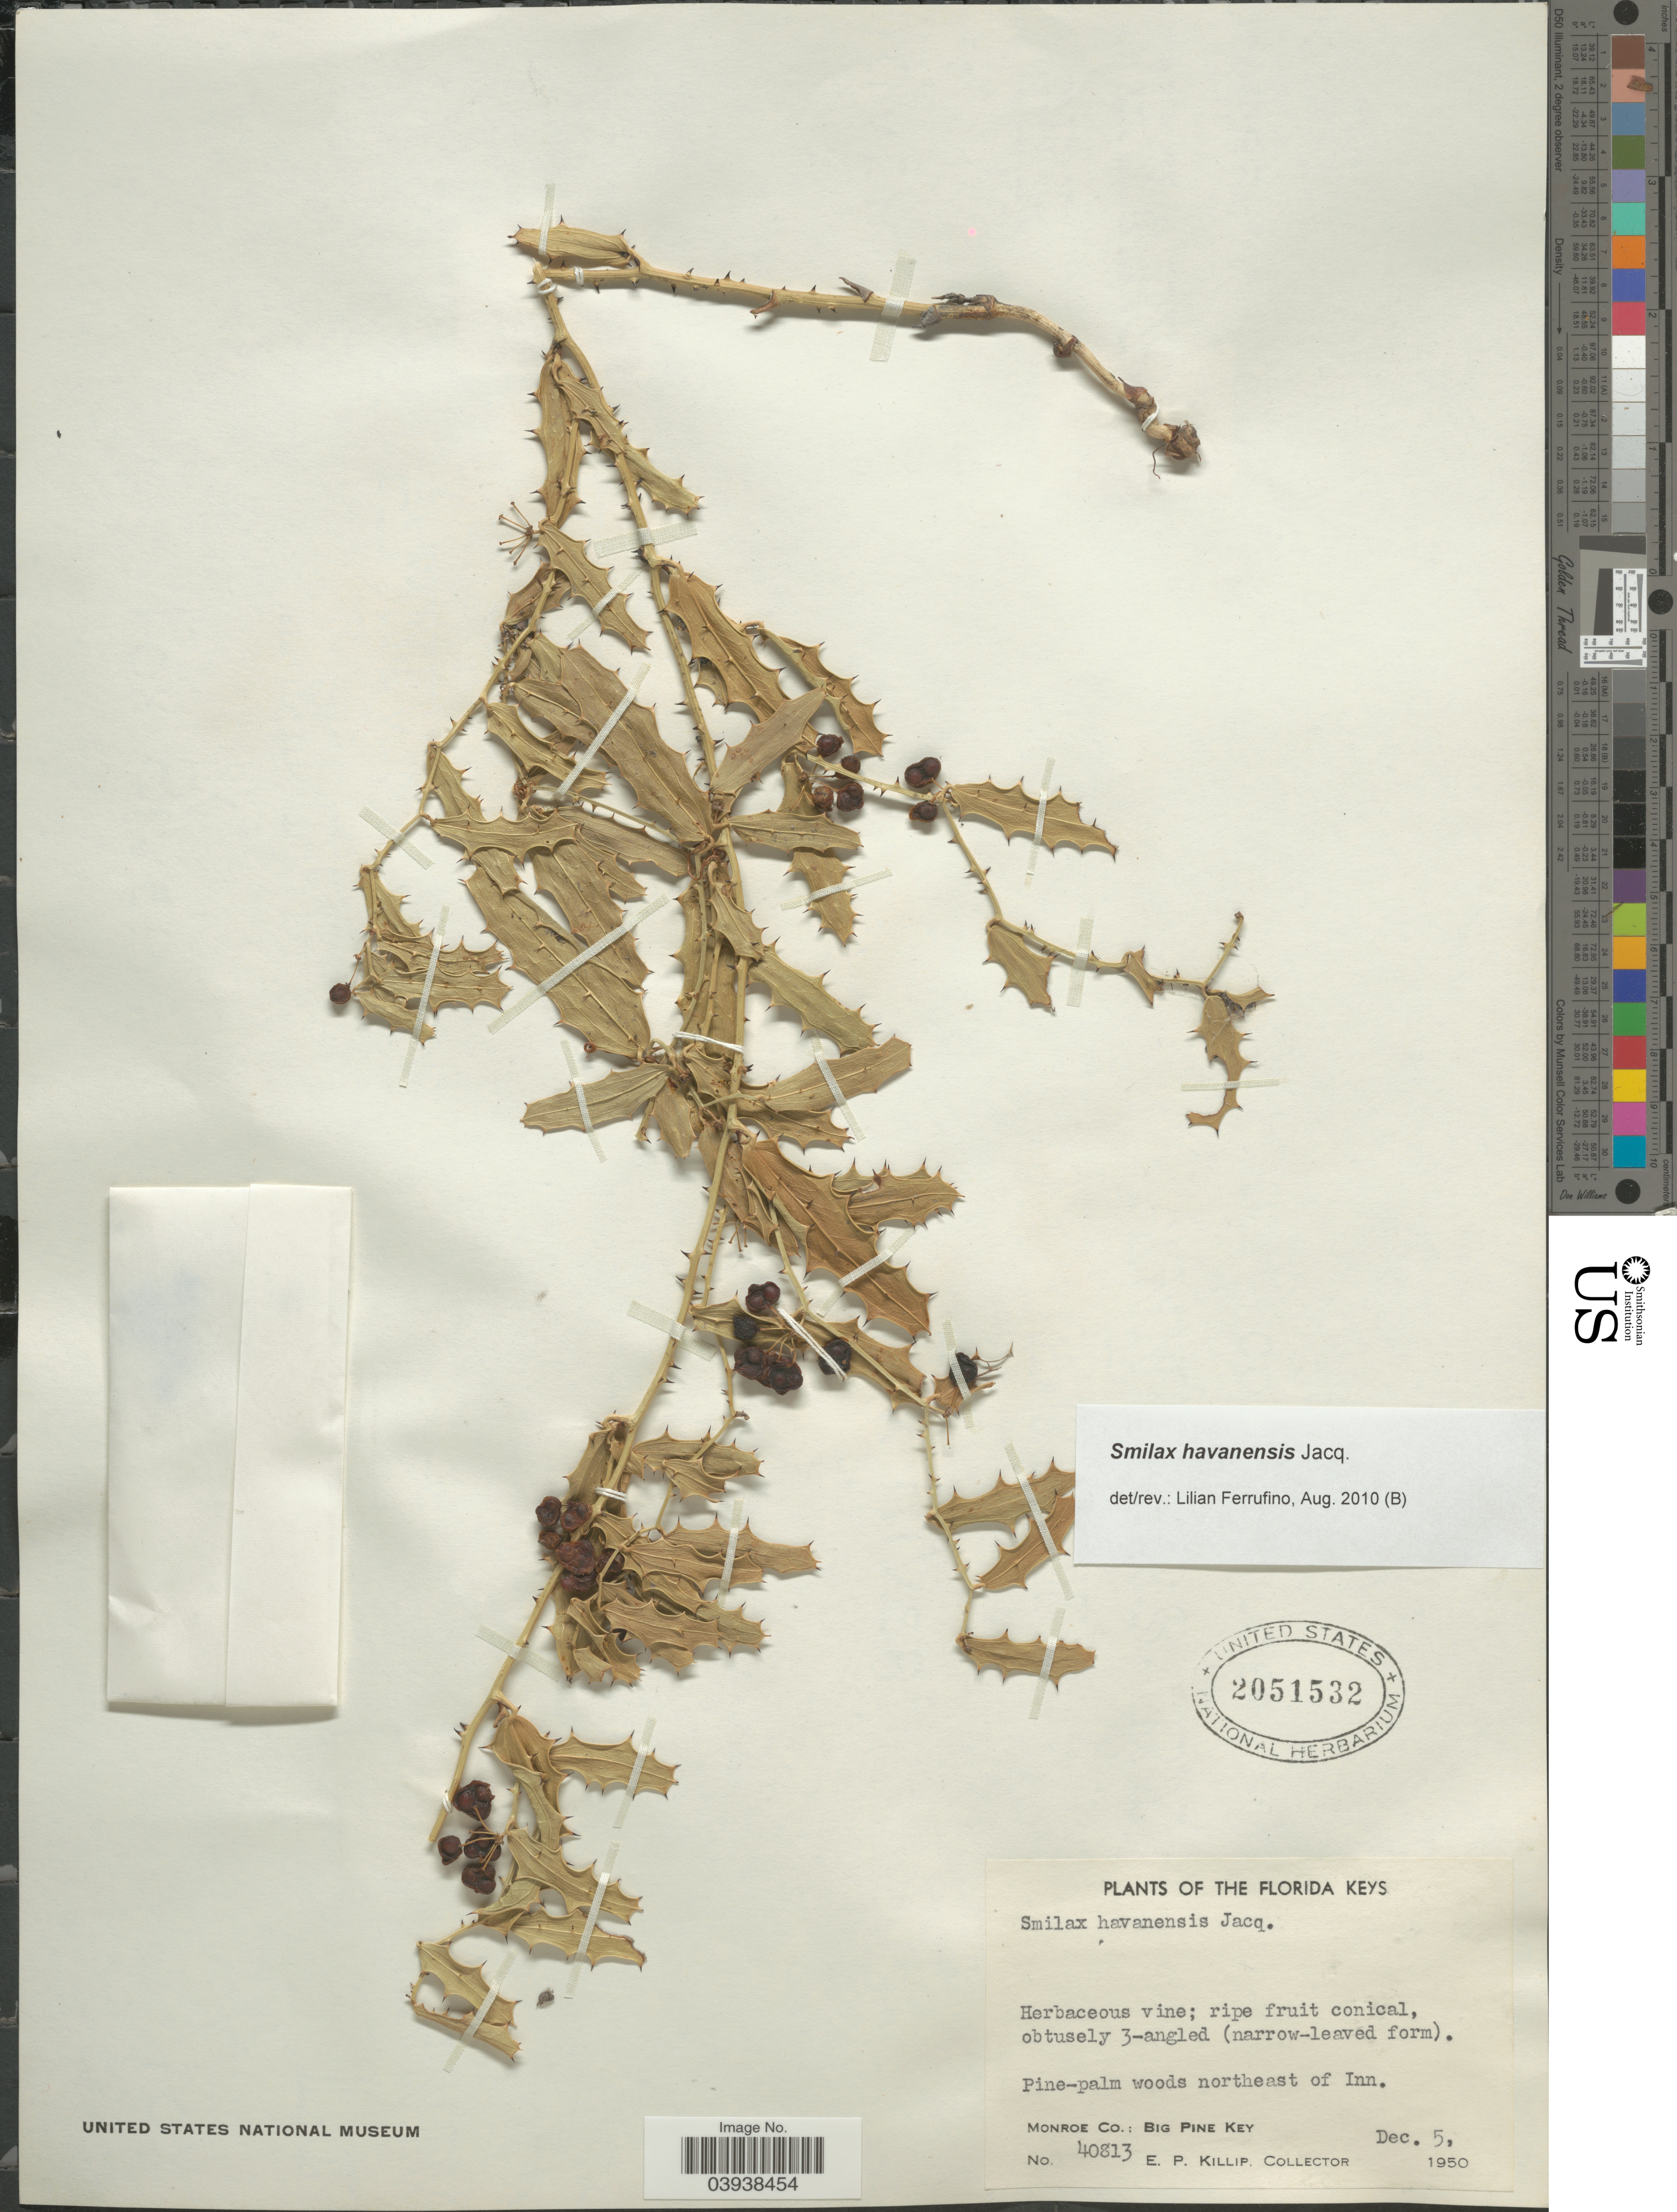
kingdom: Plantae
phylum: Tracheophyta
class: Liliopsida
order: Liliales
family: Smilacaceae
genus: Smilax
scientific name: Smilax havanensis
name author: Jacq.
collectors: E. P. Killip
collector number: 40813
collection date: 1950-12-05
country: United States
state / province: Florida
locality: The Florida Keys. Pine-palm woods northeast of Inn. Monroe Co.: Big Pine Key.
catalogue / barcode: US 2051532